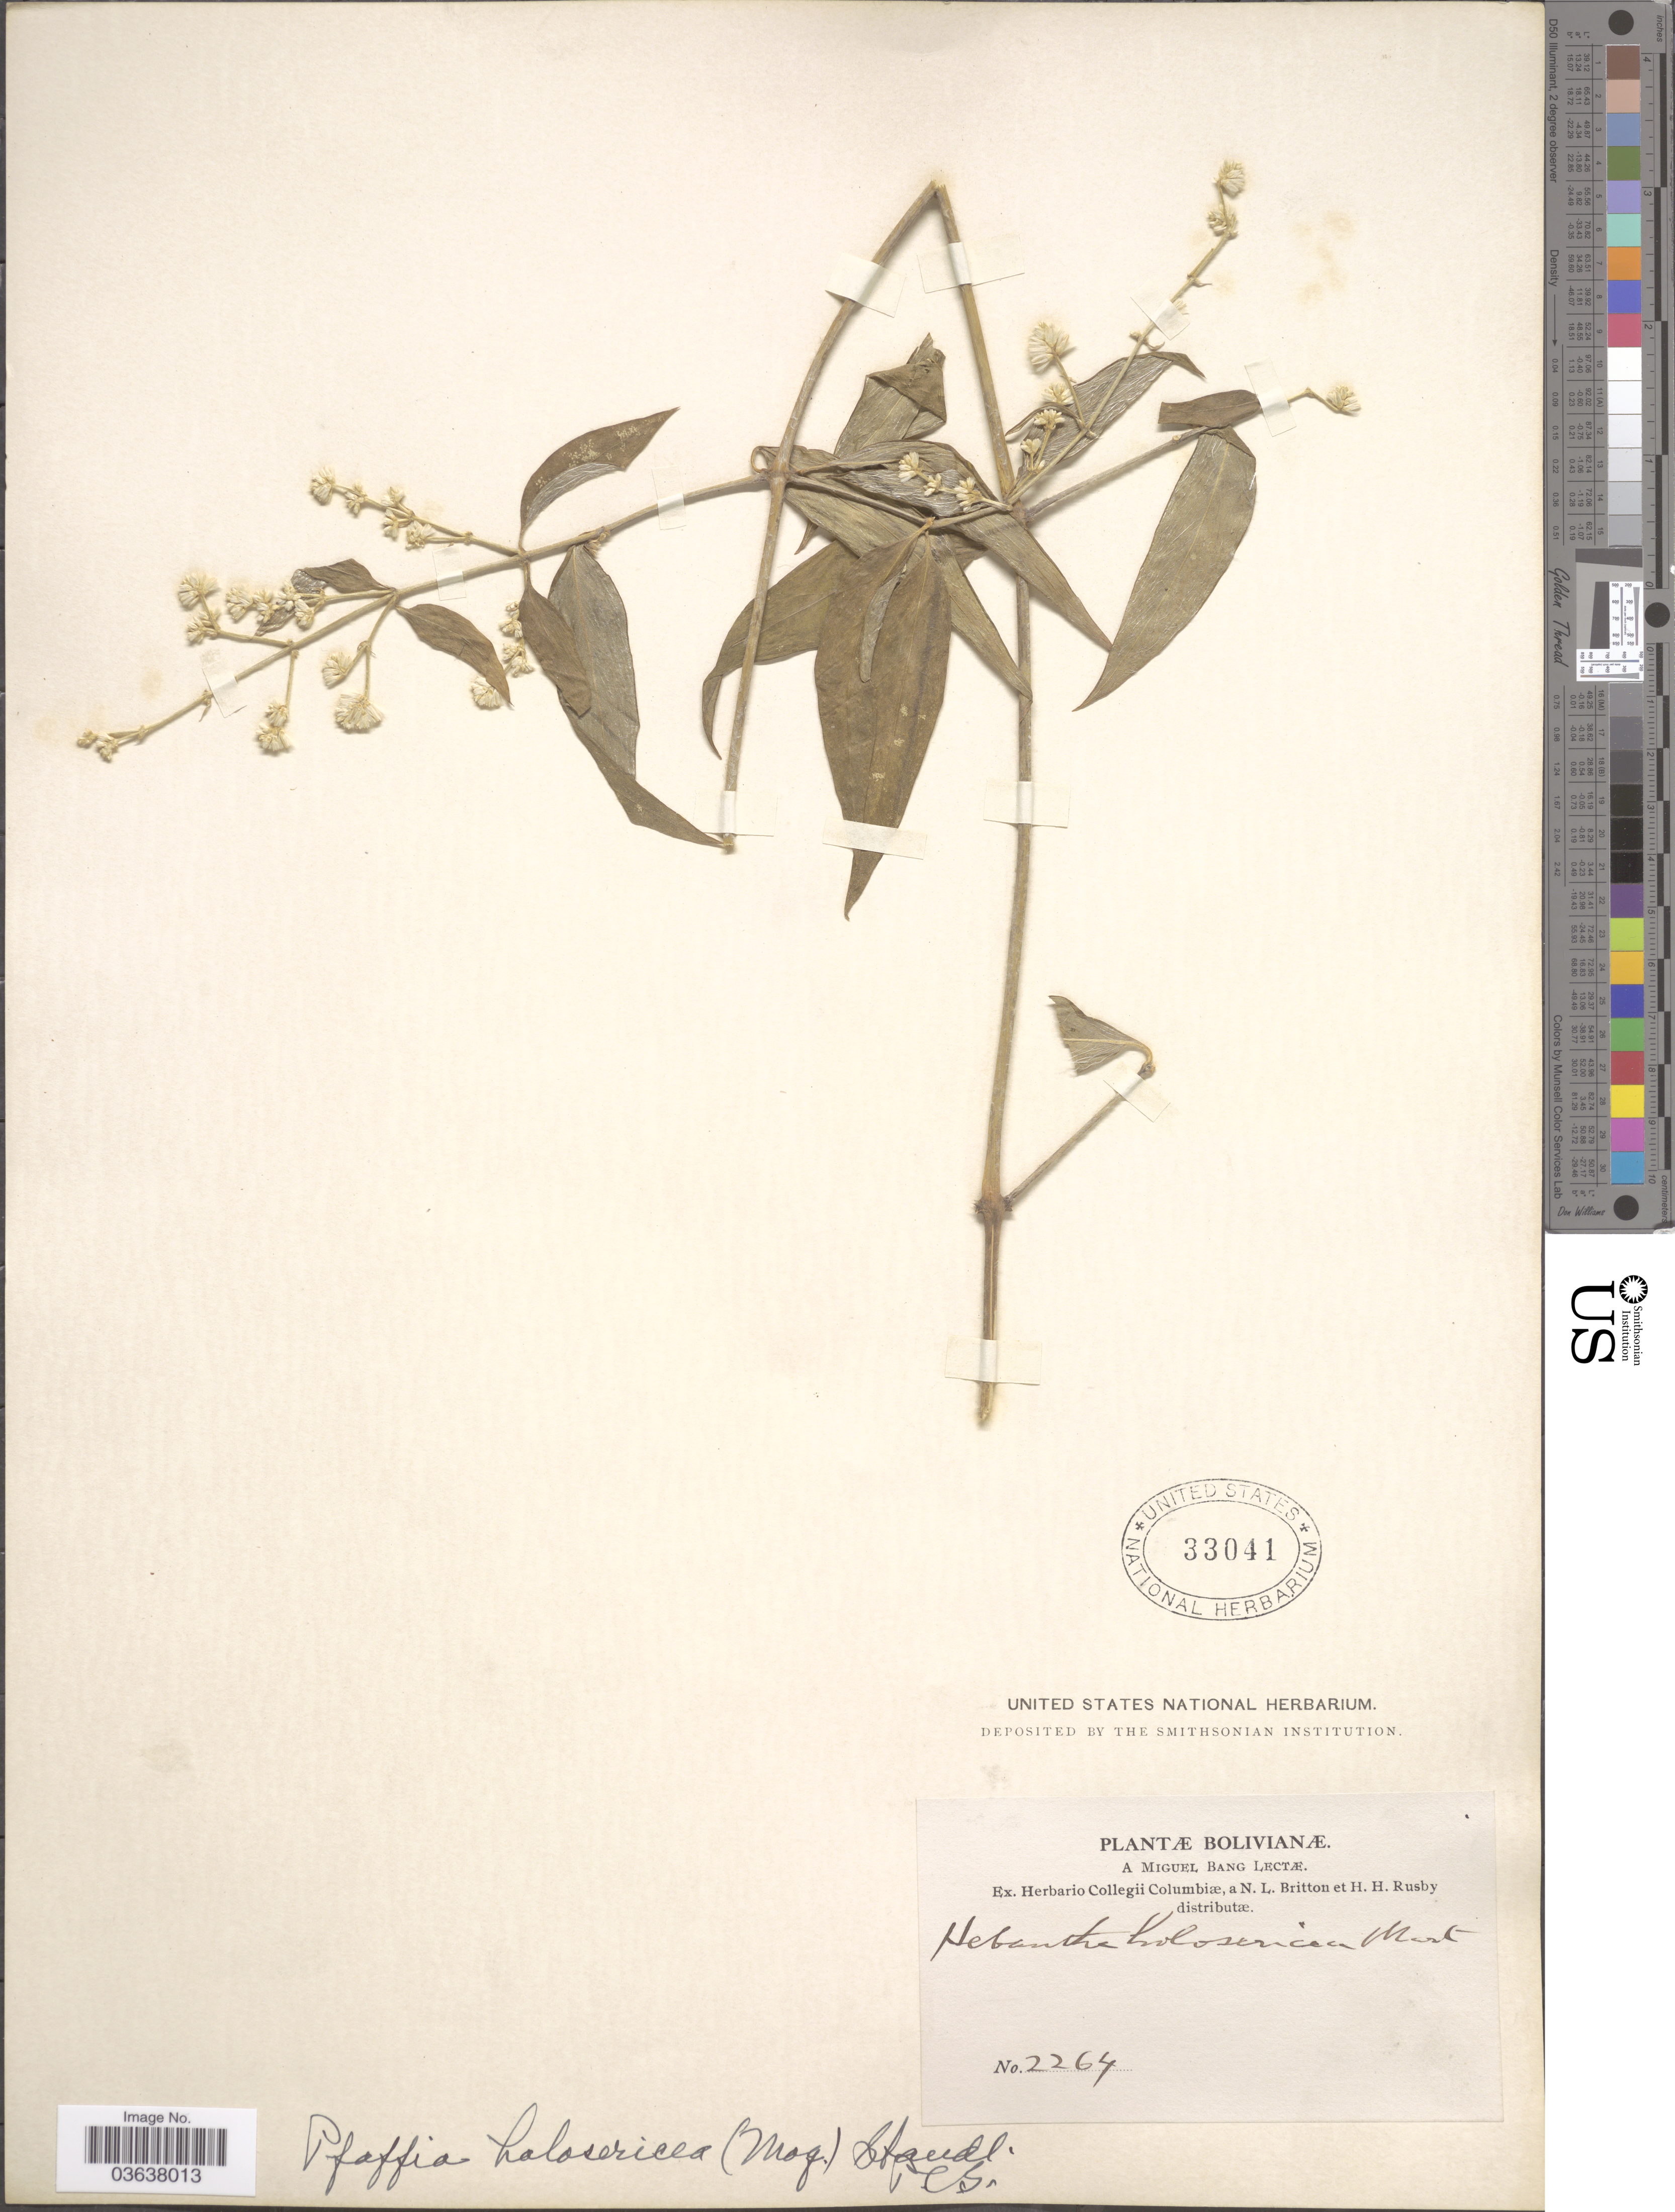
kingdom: Plantae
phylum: Tracheophyta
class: Magnoliopsida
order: Caryophyllales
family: Amaranthaceae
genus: Gomphrena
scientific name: Gomphrena holosericea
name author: (Mart.) Moq.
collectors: M. Bang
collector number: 2264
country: Bolivia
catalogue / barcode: US 33041